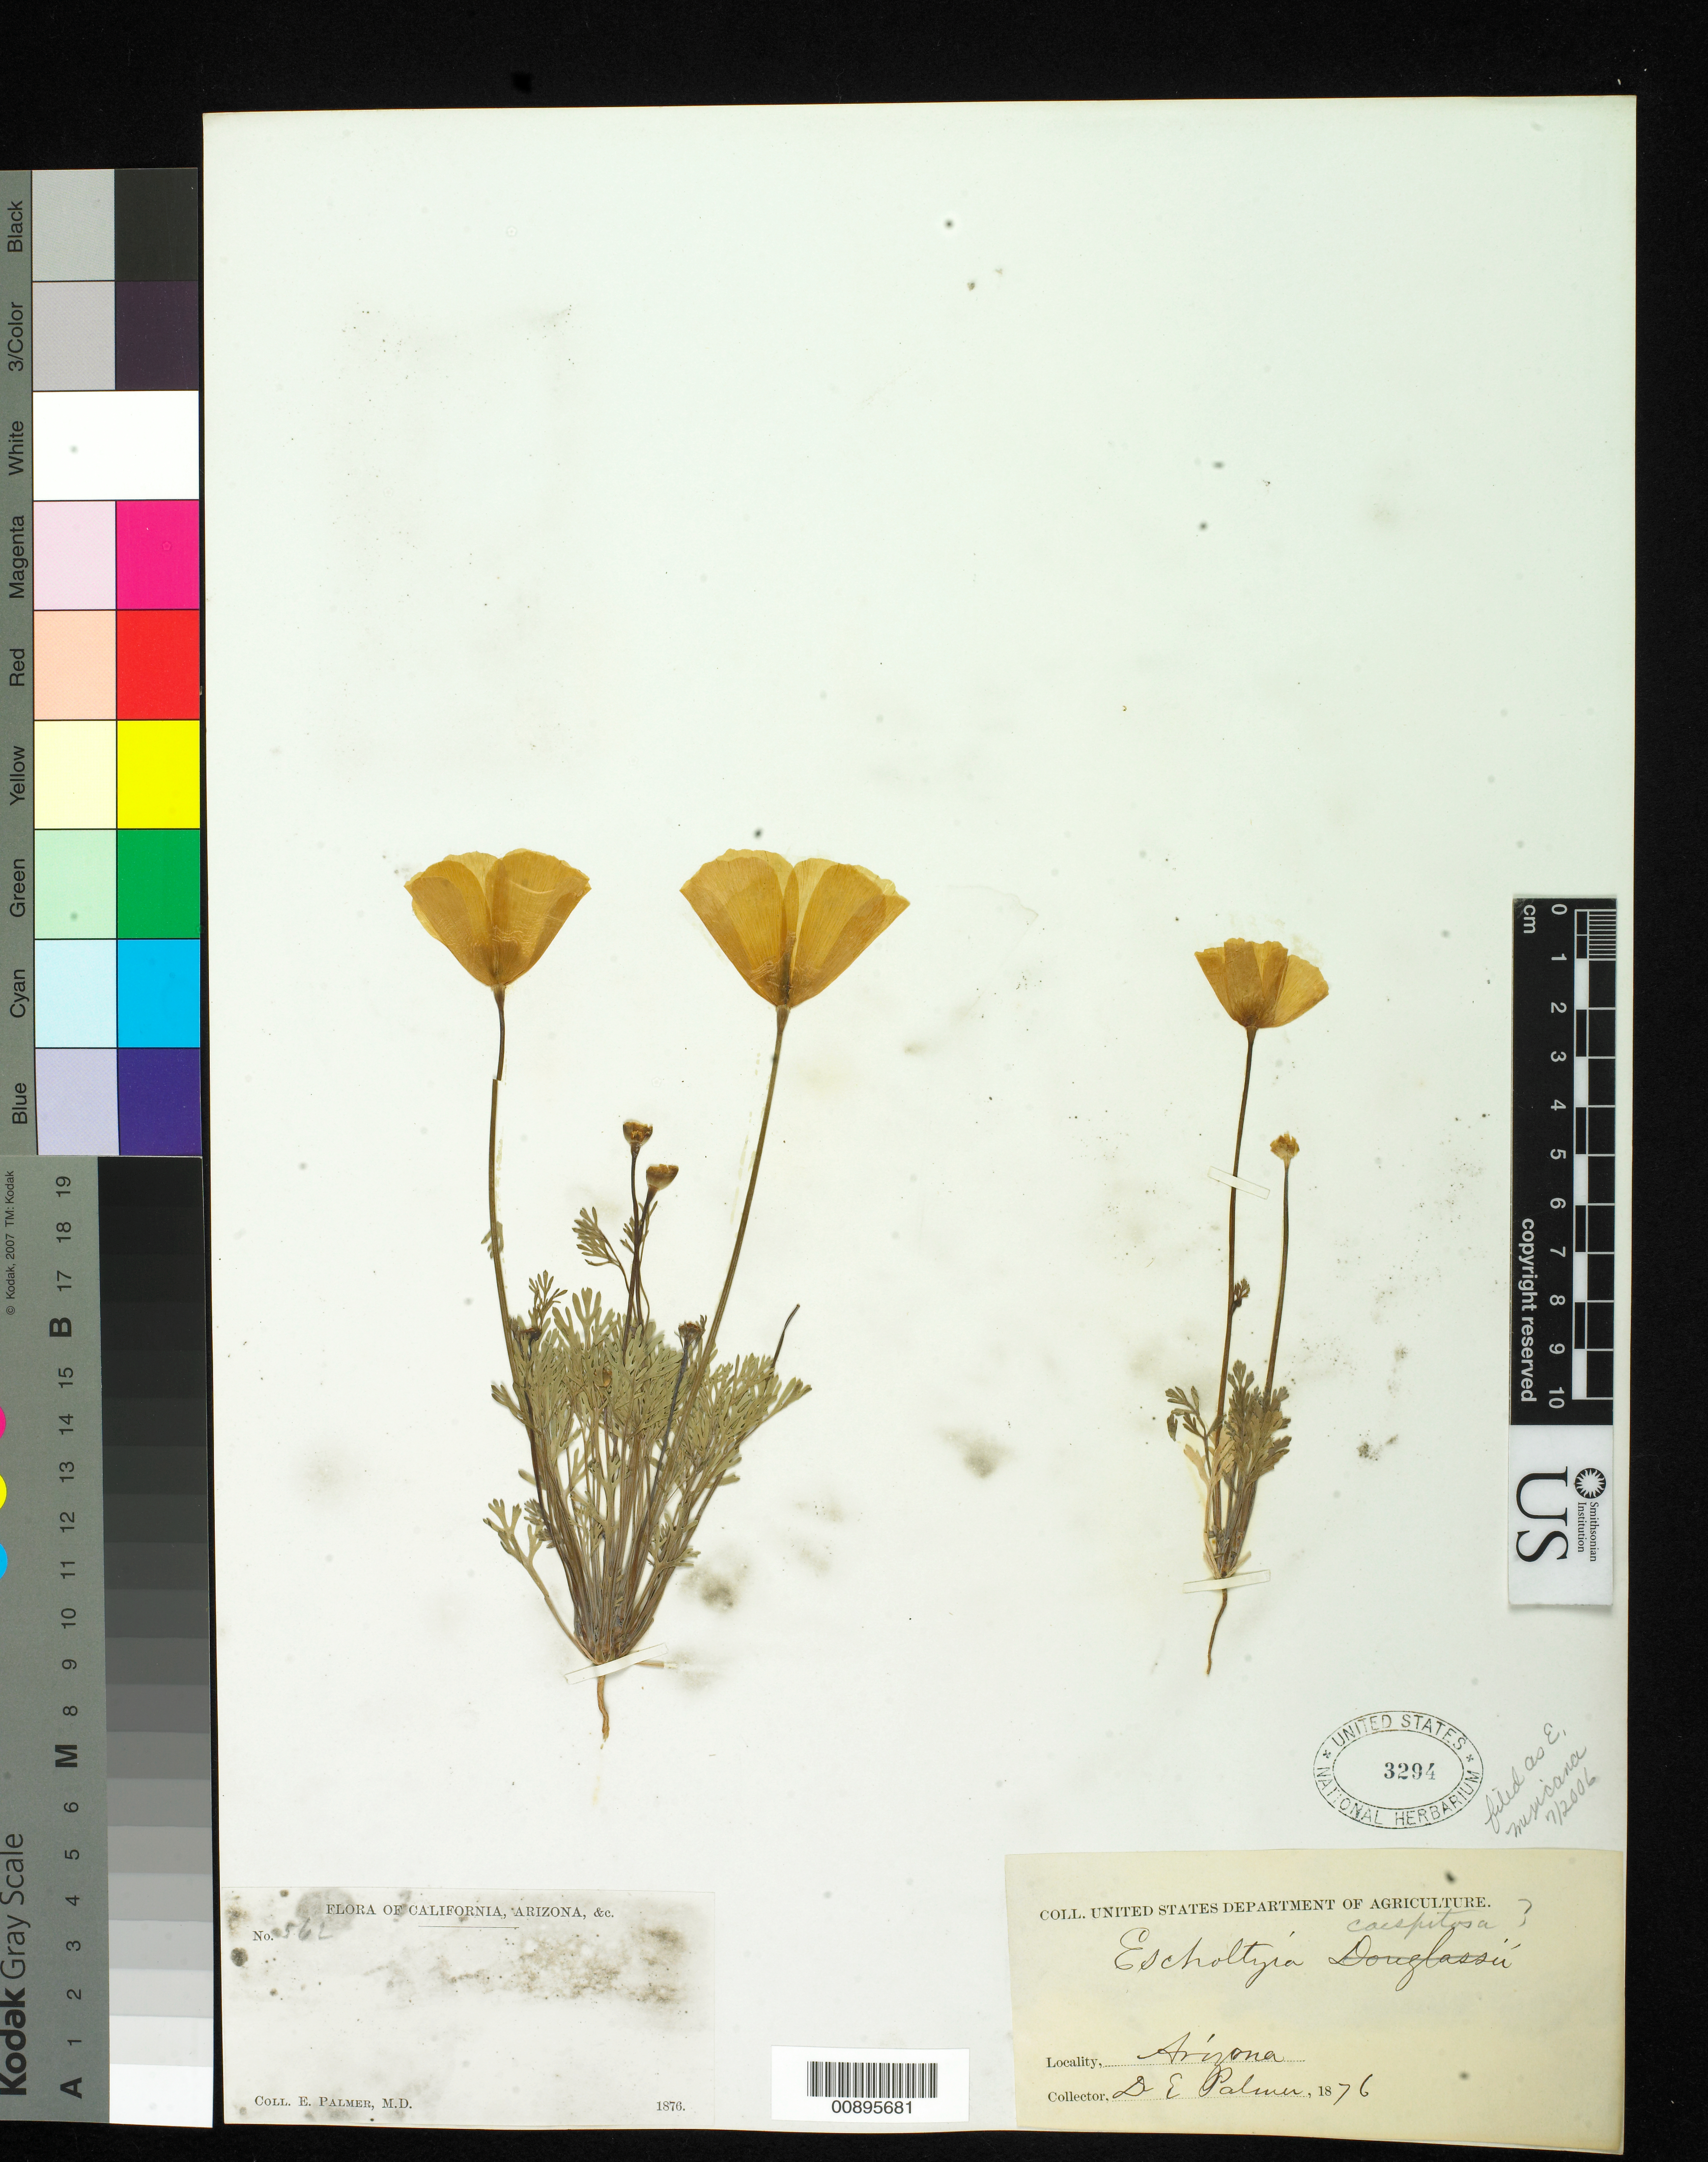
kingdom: Plantae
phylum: Tracheophyta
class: Magnoliopsida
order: Ranunculales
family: Papaveraceae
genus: Eschscholzia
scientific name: Eschscholzia mexicana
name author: Greene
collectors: E. Palmer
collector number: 562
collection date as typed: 1876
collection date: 1876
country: United States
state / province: Arizona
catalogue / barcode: US 3294